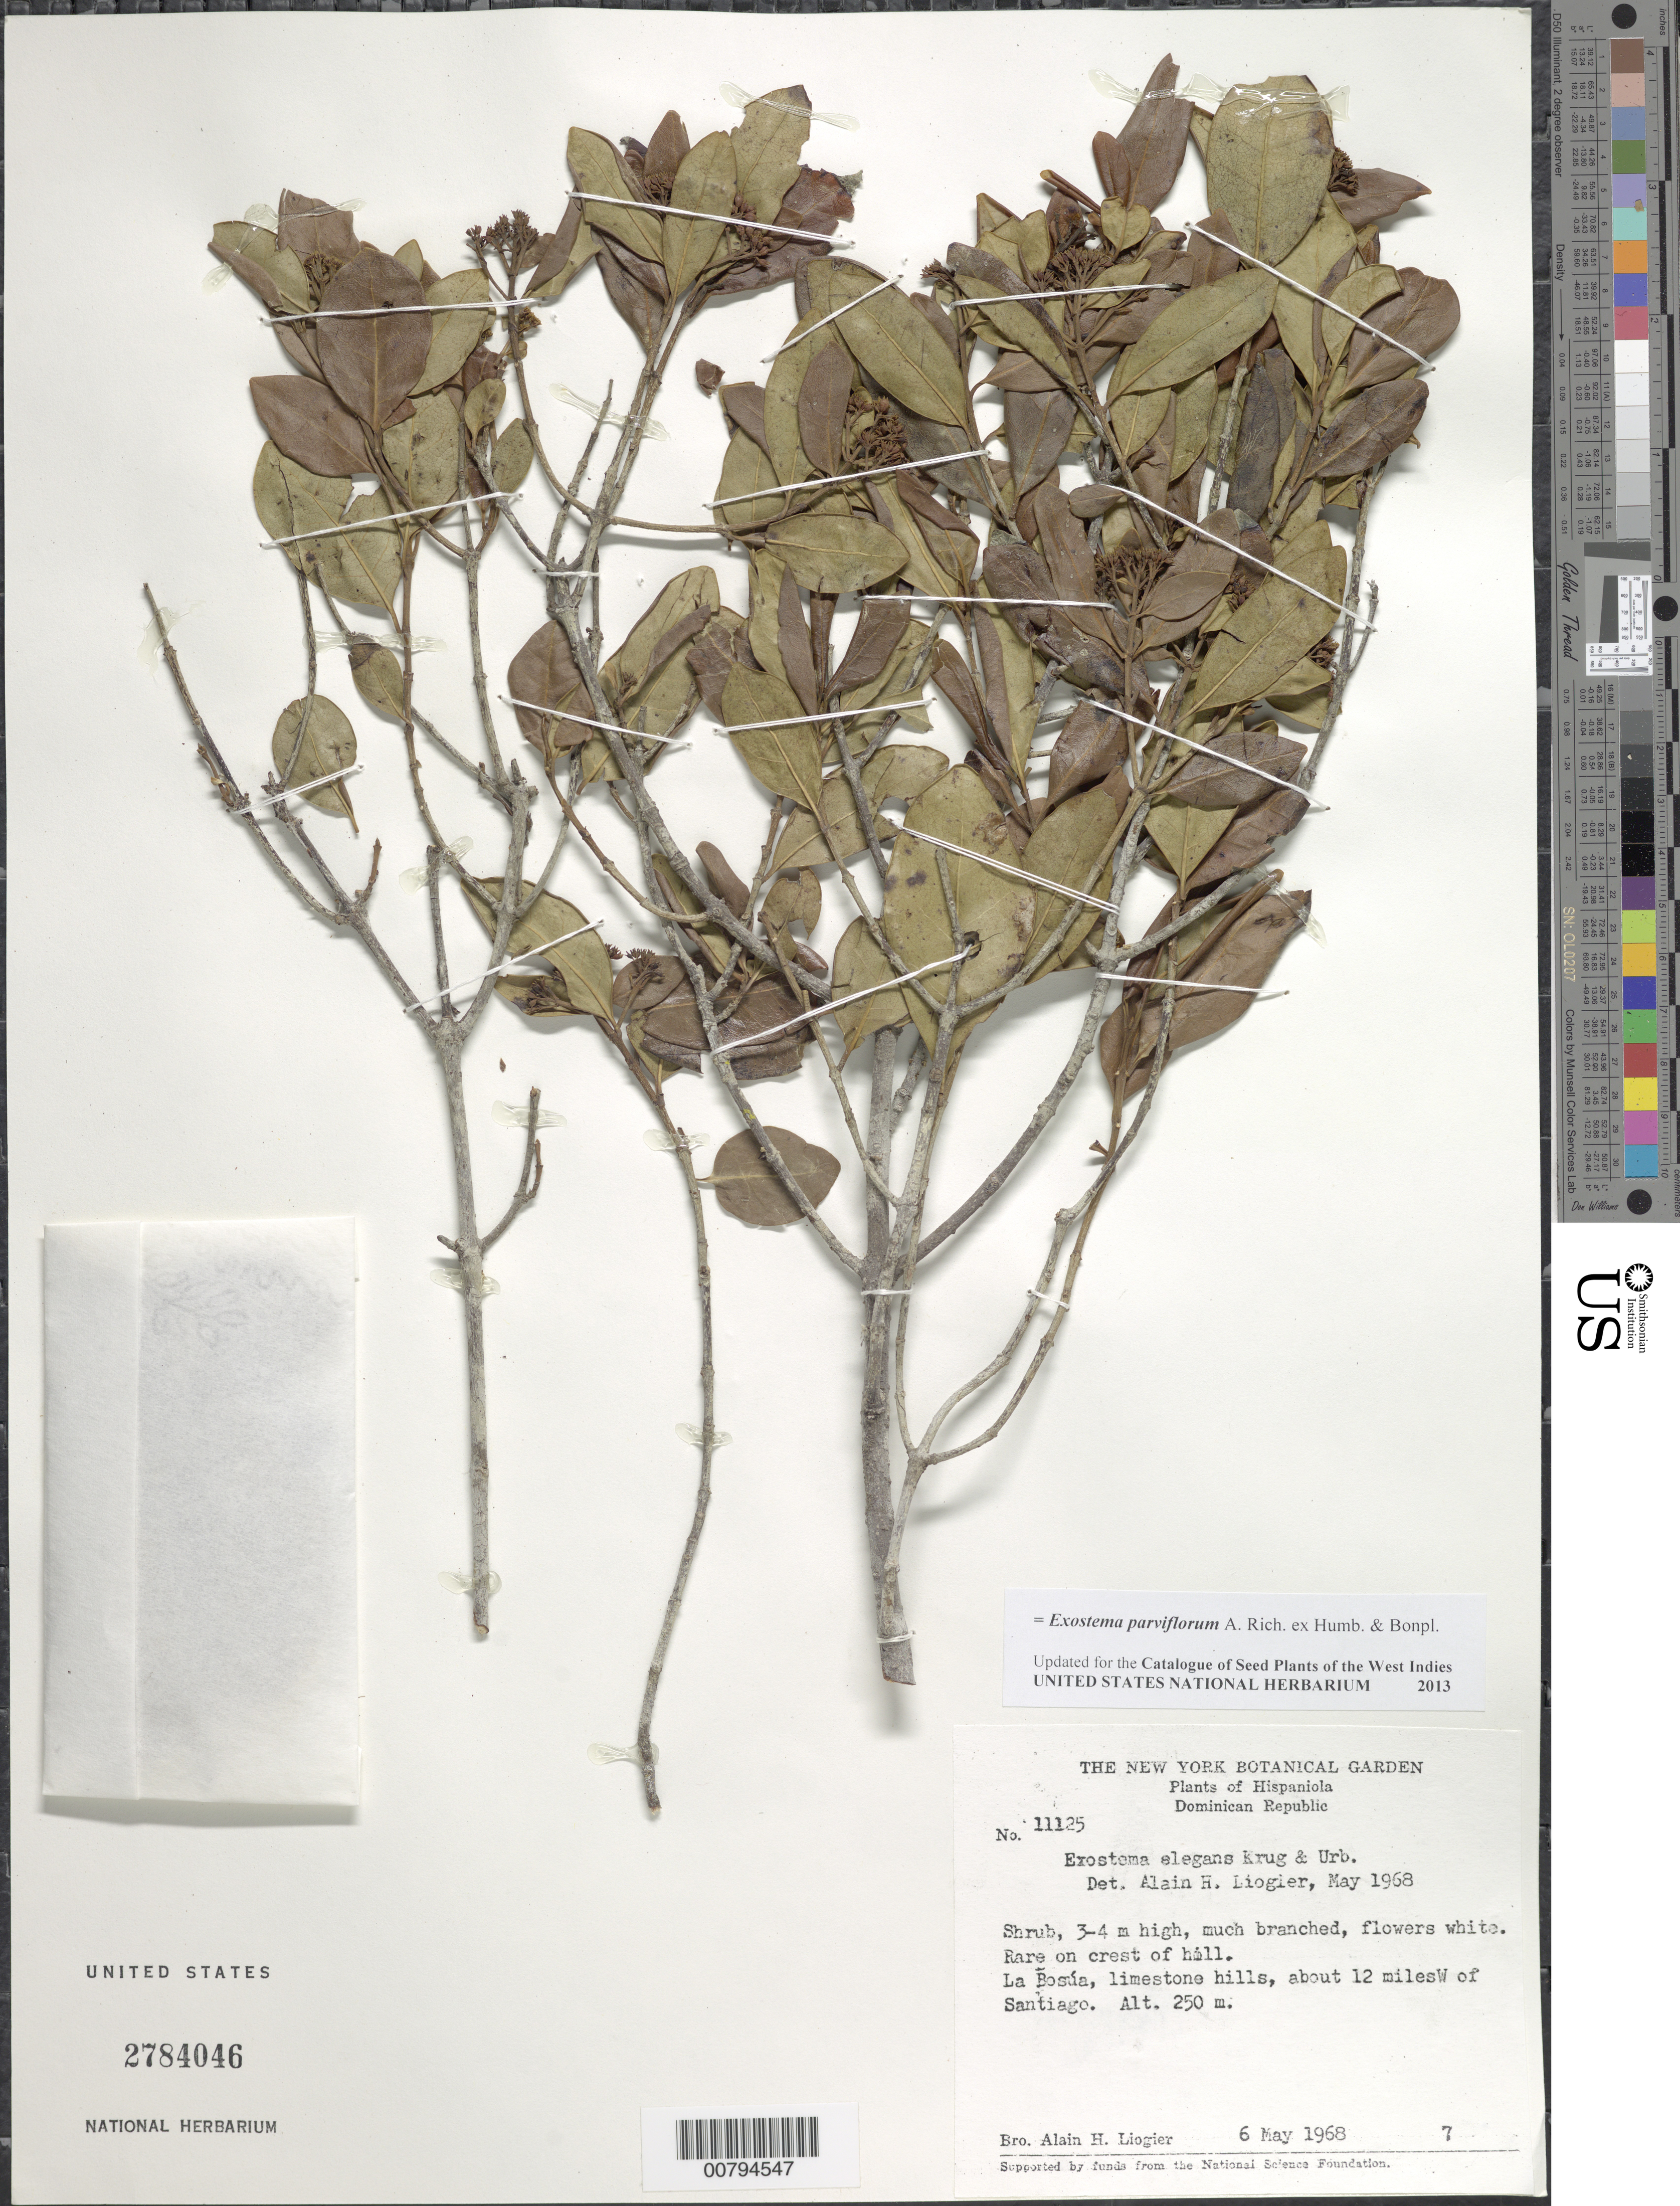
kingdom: Plantae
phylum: Tracheophyta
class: Magnoliopsida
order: Gentianales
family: Rubiaceae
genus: Exostema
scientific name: Exostema parviflorum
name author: A. Rich. ex Humb. & Bonpl.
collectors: A. H. Liogier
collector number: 11125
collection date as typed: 06 May 1968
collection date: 1968-05-06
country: Dominican Republic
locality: La Bosua, limestone hills, about 12 miles W of Santiago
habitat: On crest of limestone hill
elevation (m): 250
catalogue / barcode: US 2784046